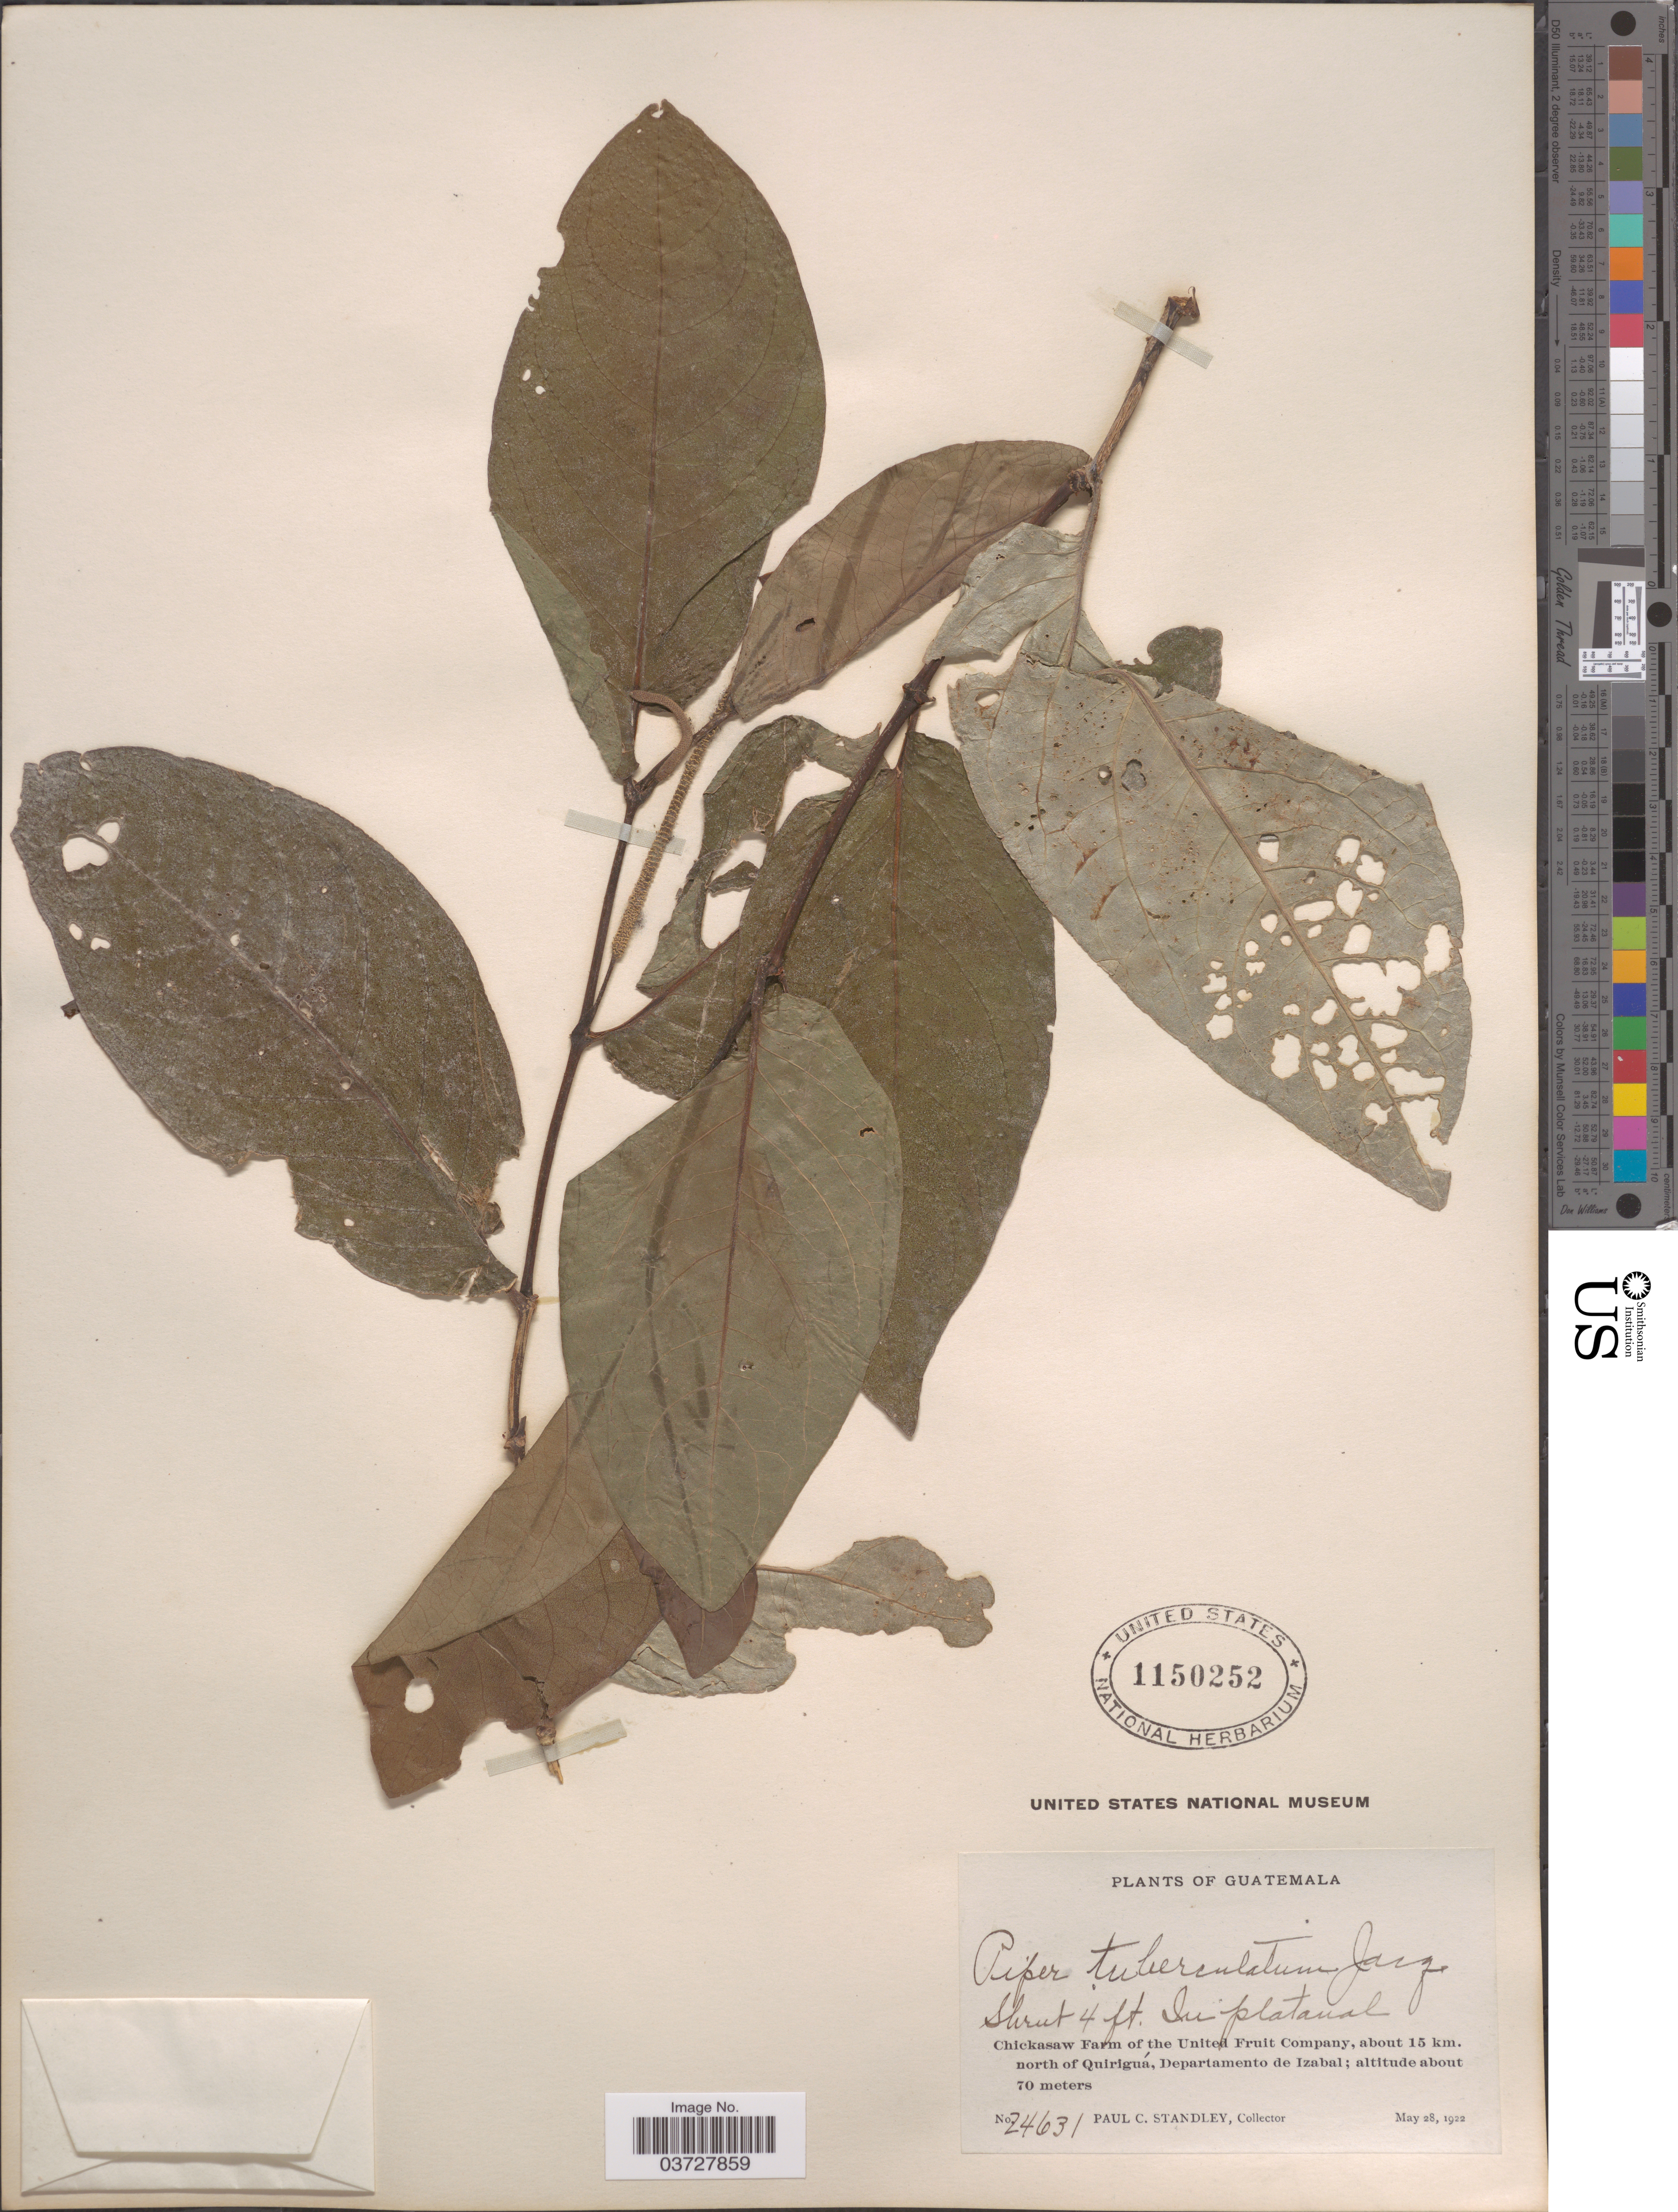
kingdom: Plantae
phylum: Tracheophyta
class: Magnoliopsida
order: Piperales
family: Piperaceae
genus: Piper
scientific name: Piper tuberculatum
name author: Jacq.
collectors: P. C. Standley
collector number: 24631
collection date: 1922-05-28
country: Guatemala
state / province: Izabal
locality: Chickasaw Farm of the United Fruit Company, about 15 km. north of Quiriguá. Departamento de Izabal.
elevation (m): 70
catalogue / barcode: US 1150252